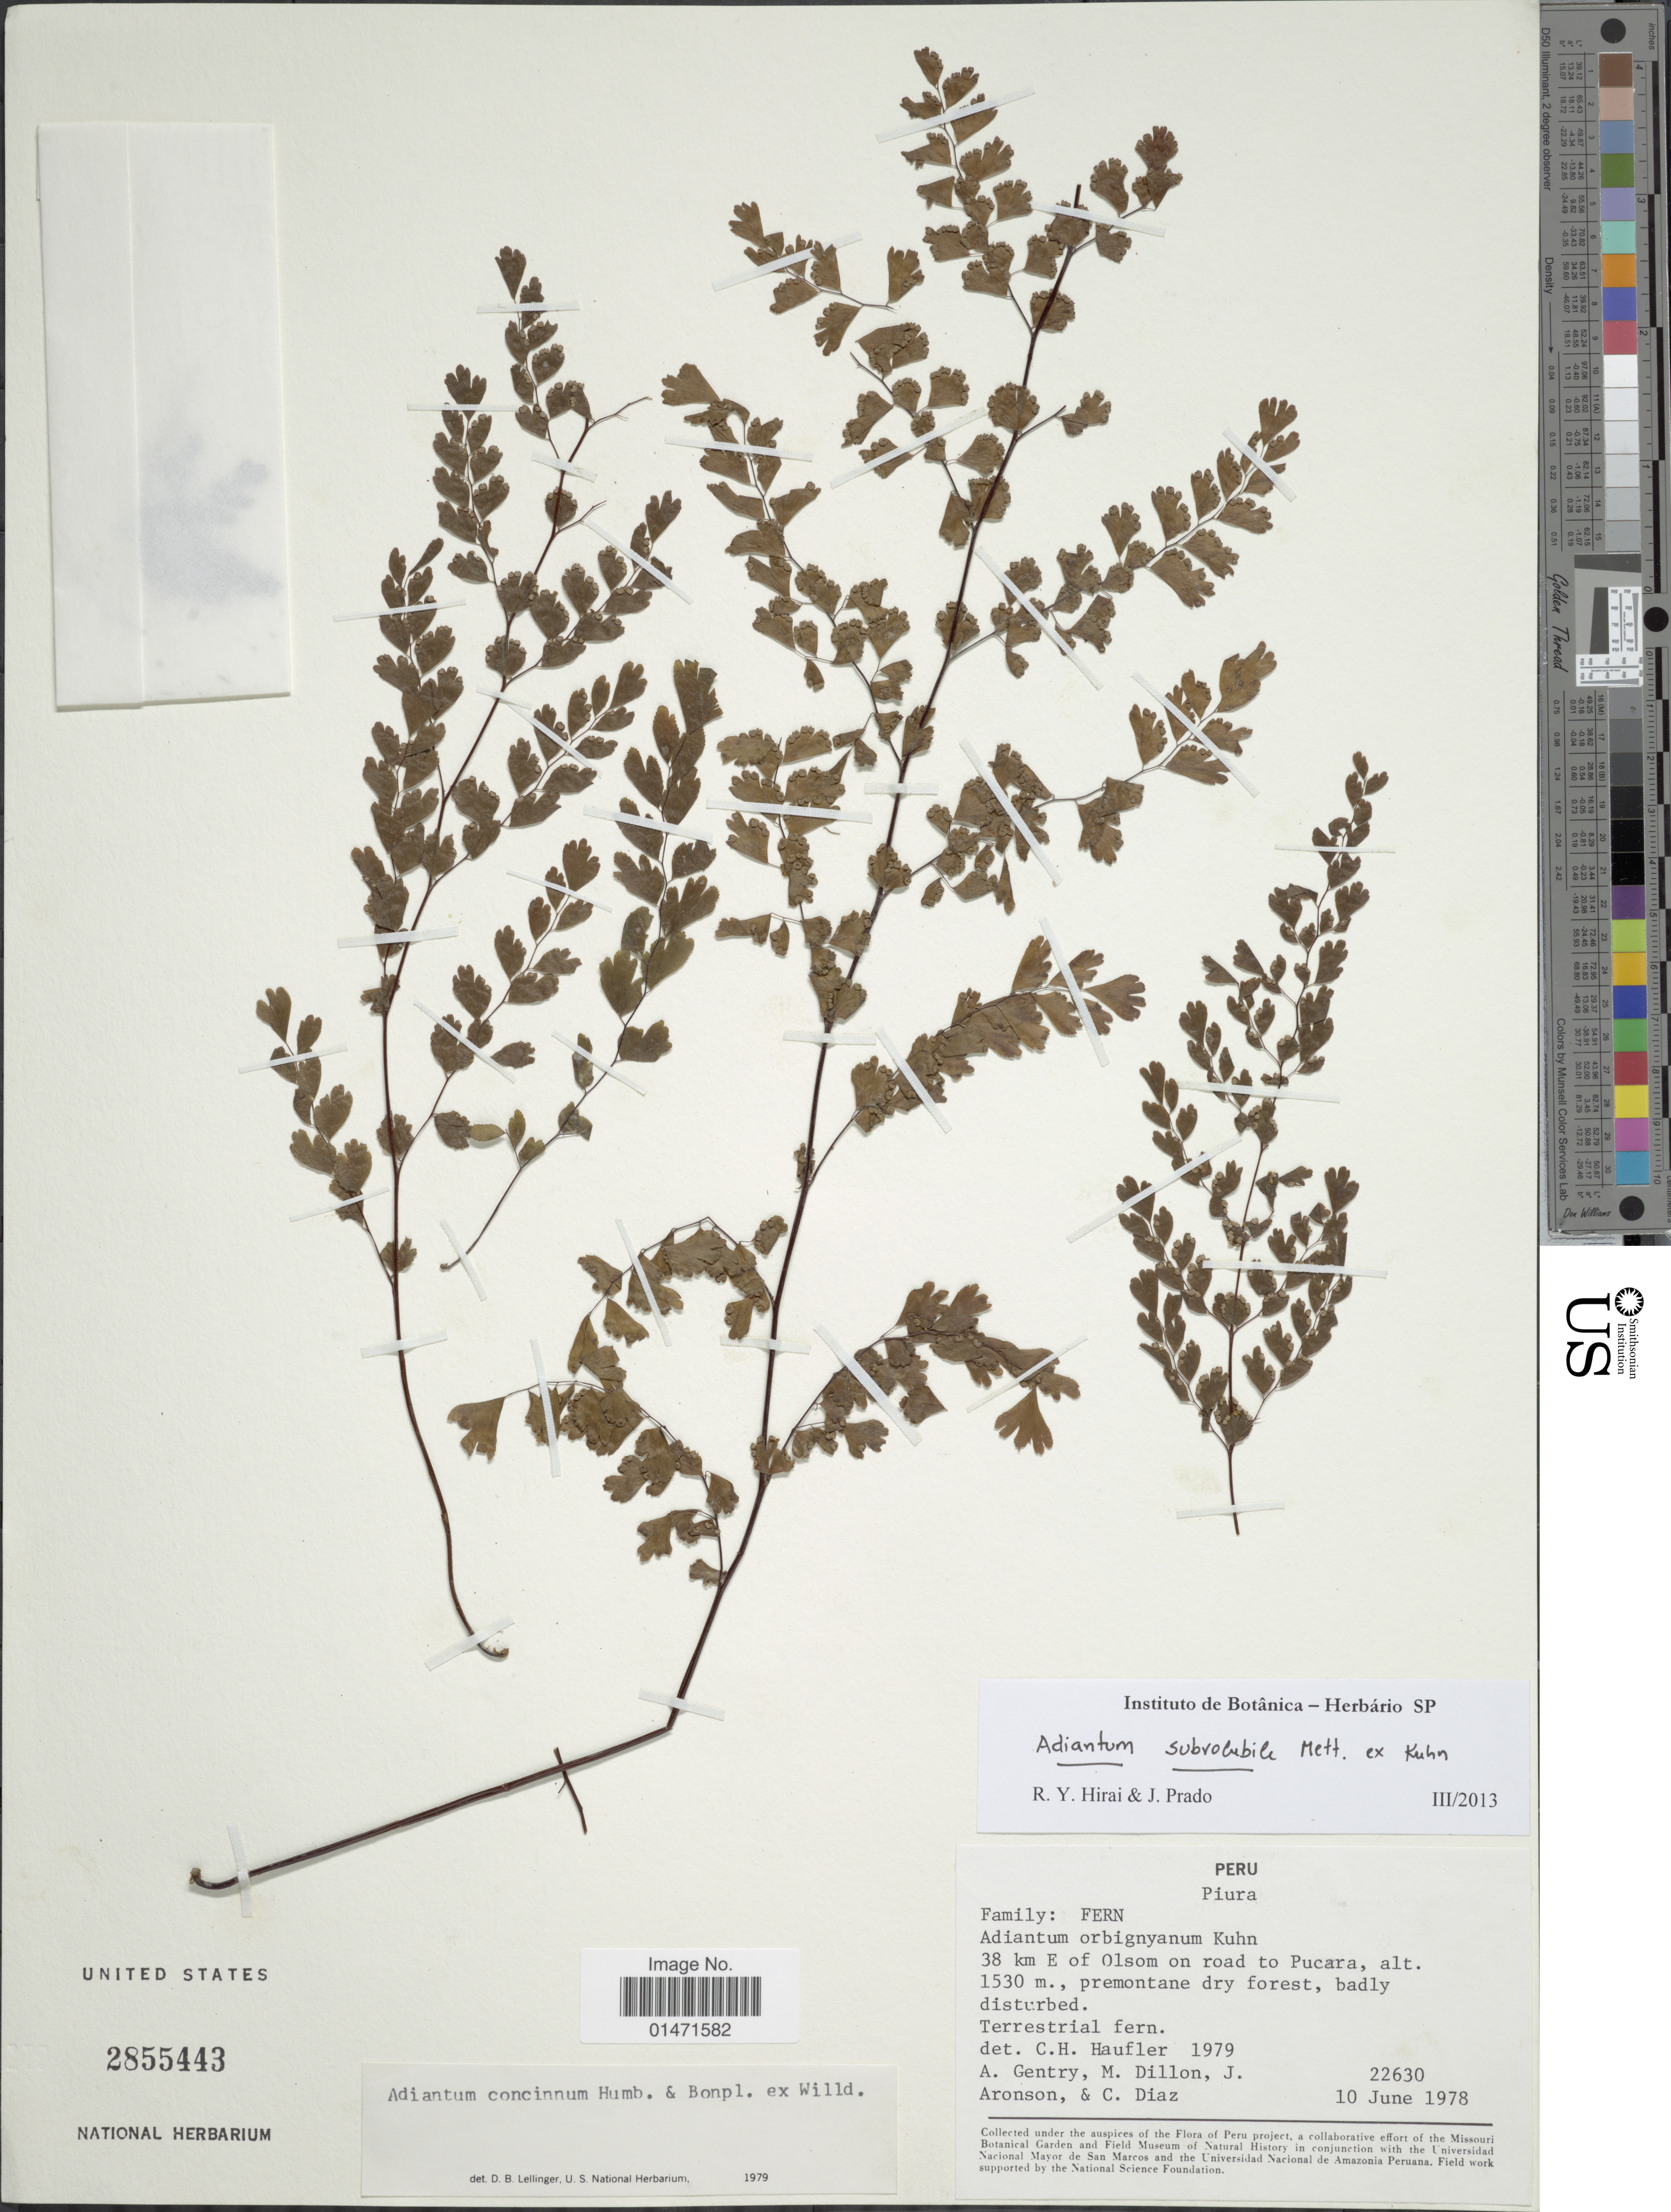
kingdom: Plantae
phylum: Tracheophyta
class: Polypodiopsida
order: Polypodiales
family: Pteridaceae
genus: Adiantum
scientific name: Adiantum subvolubile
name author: Mett. ex Kuhn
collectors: A. H. Gentry, M. O. Dillon, J. Aronson & C. Díaz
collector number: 22630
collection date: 1978-06-10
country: Peru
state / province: Piura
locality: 38 km E of Olsom on road to Pucara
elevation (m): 1530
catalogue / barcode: US 2855443